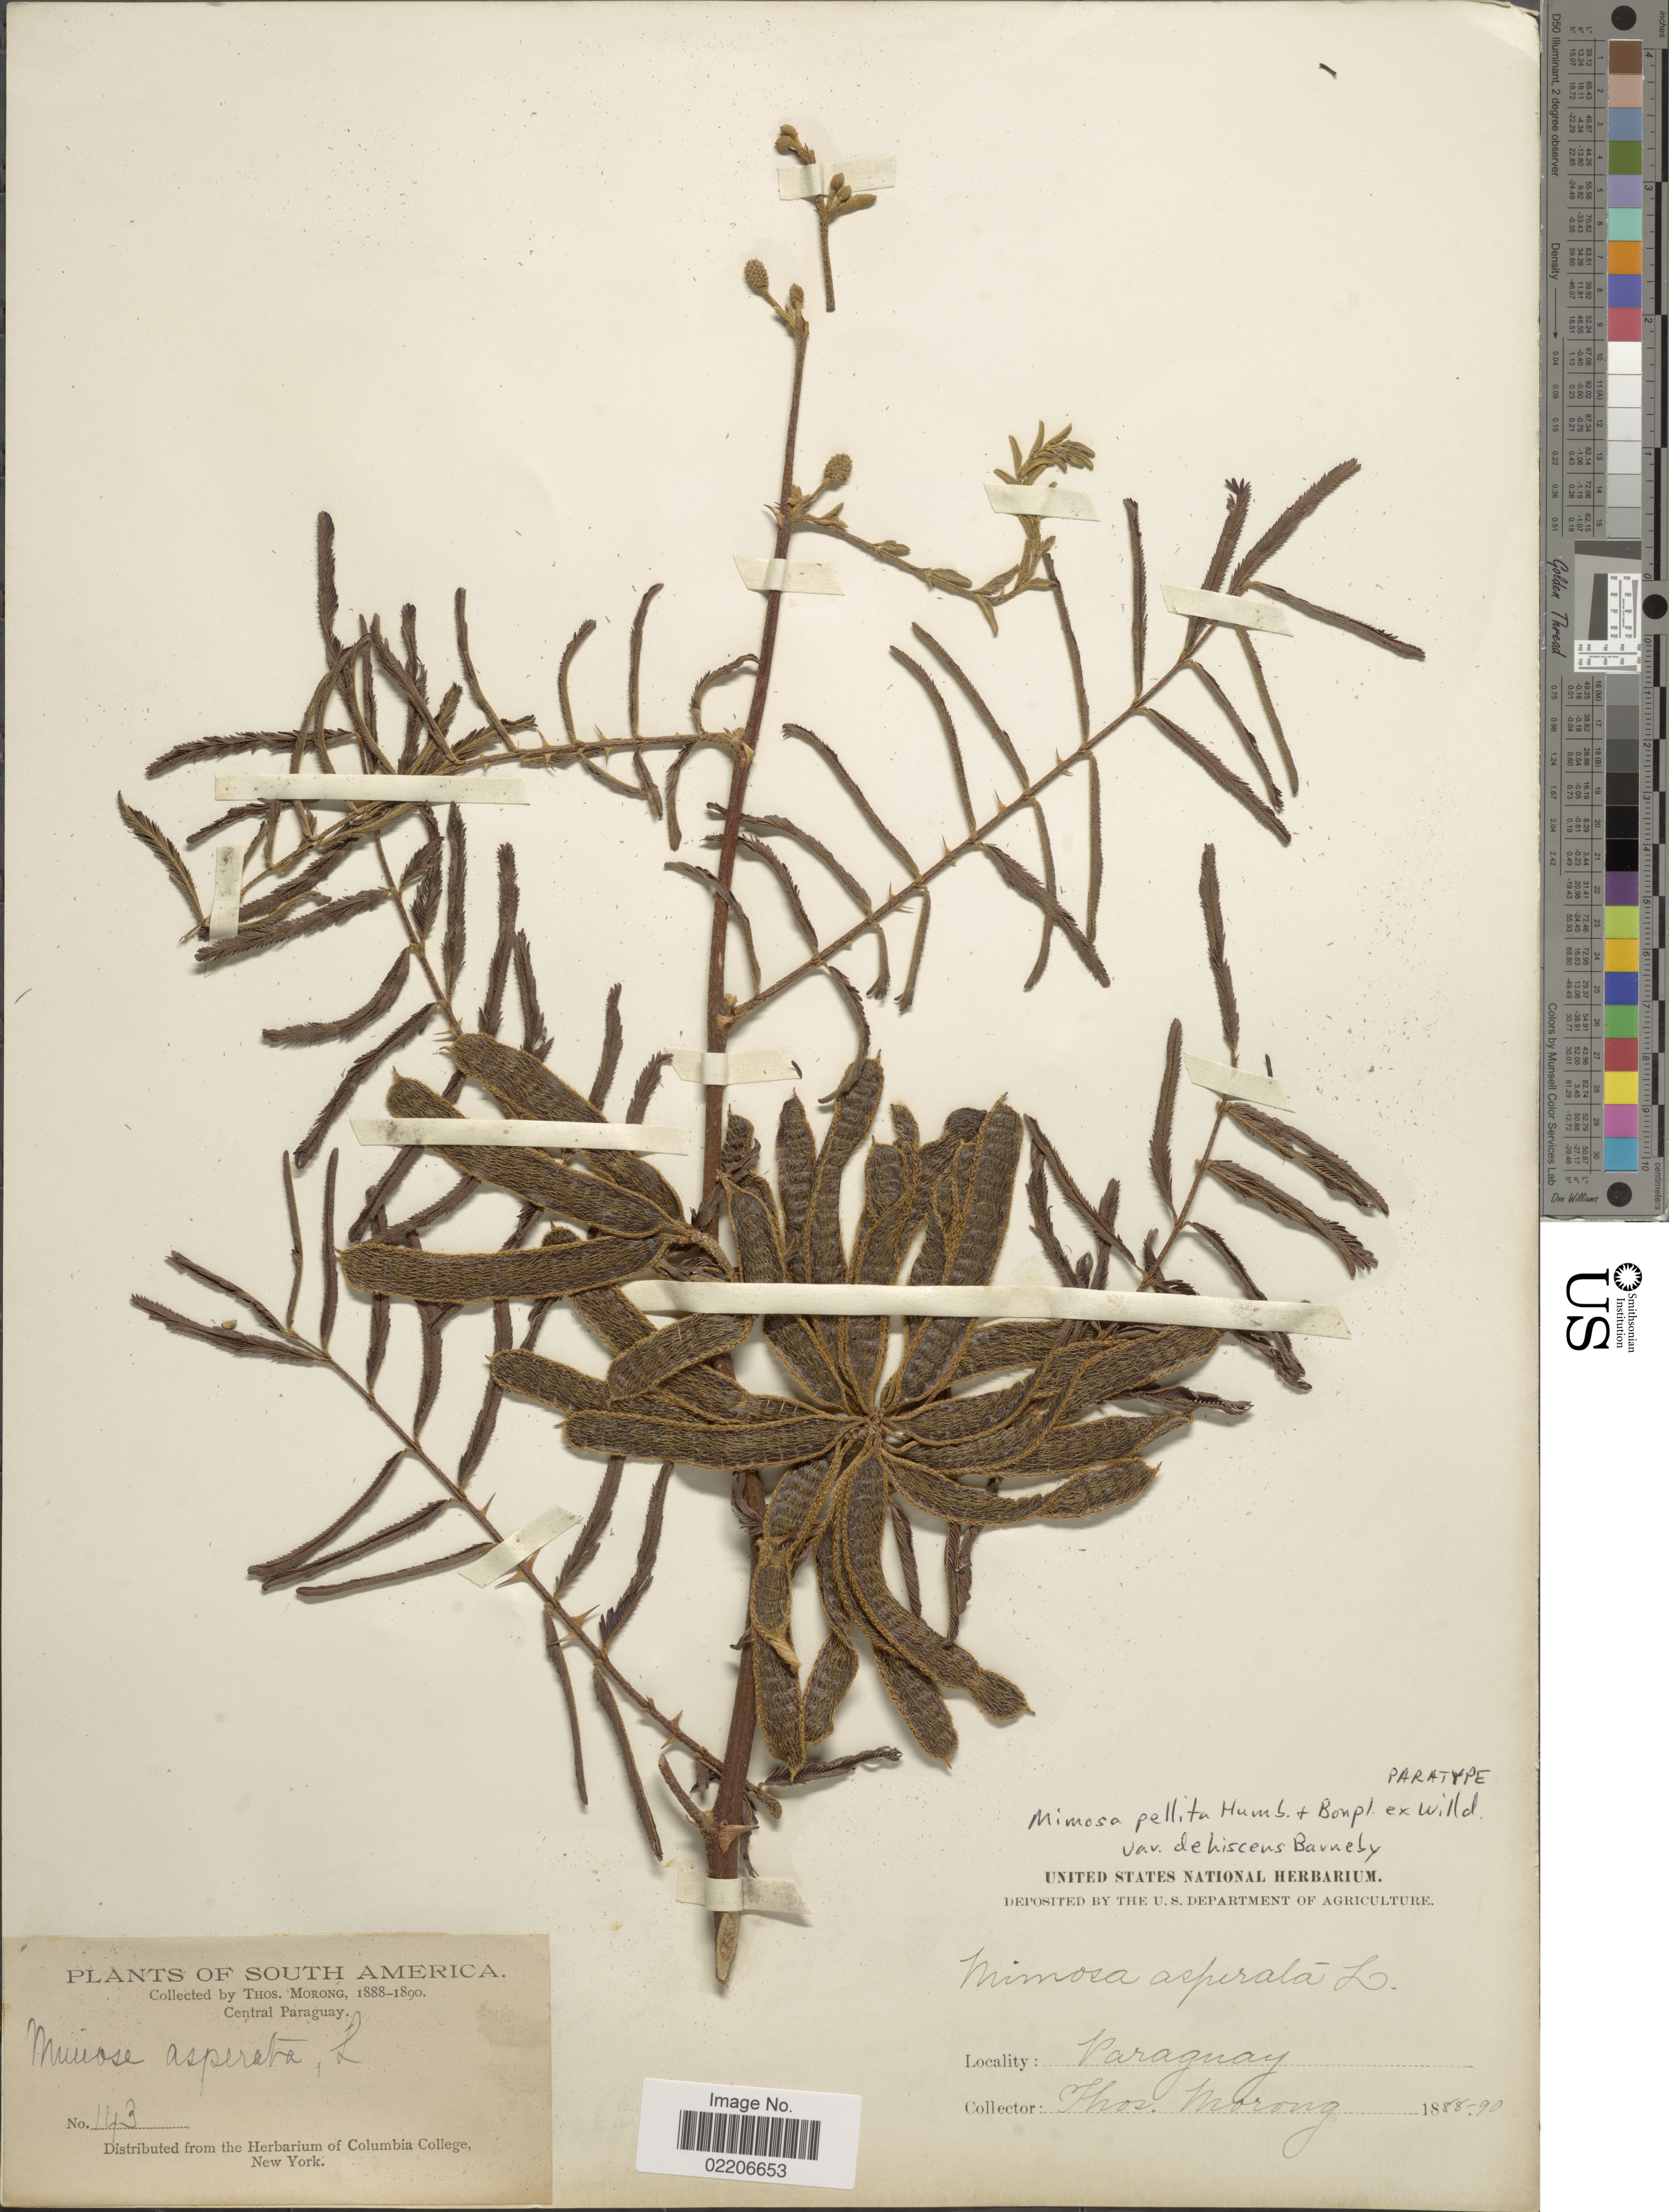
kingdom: Plantae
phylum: Tracheophyta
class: Magnoliopsida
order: Fabales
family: Fabaceae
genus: Mimosa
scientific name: Mimosa pellita var. dehiscens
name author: Barneby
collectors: ex herb. T. Morong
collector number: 143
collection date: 1888/1890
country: Paraguay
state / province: Central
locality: Central Paraguay